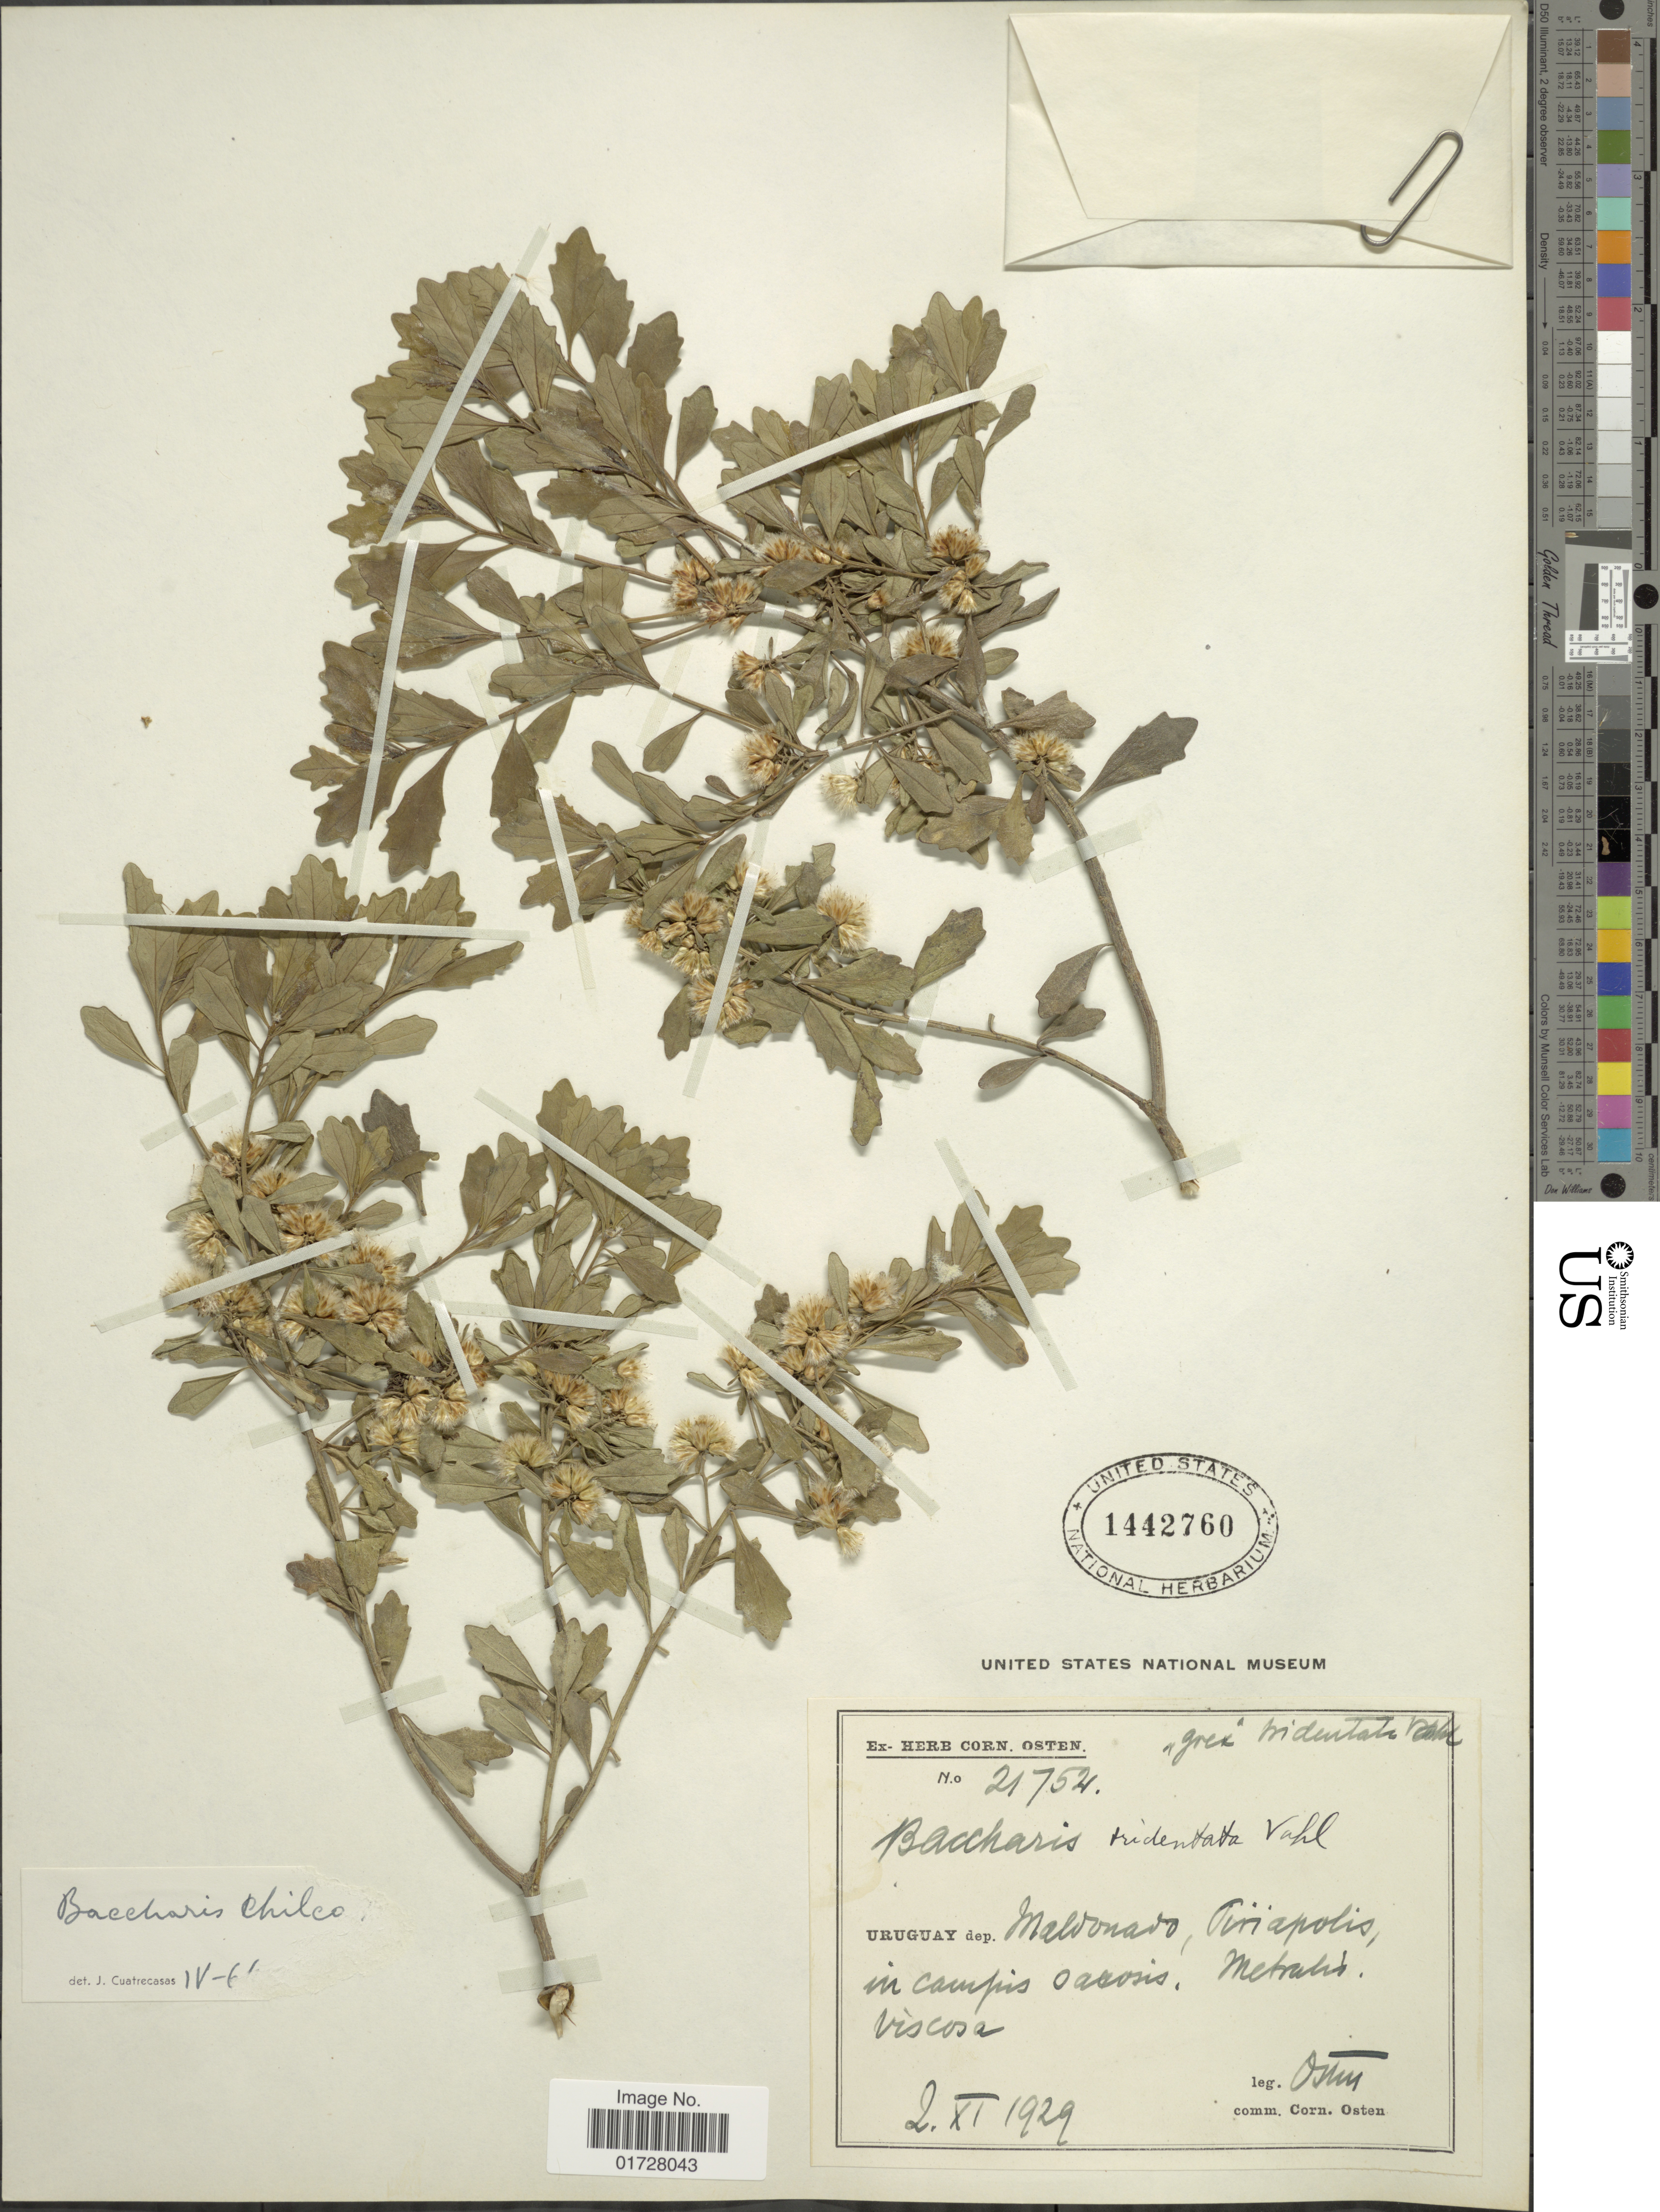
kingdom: Plantae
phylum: Tracheophyta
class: Magnoliopsida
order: Asterales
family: Asteraceae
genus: Baccharis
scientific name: Baccharis sp.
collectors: C. Osten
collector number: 21754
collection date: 1929-11-02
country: Uruguay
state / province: Maldonado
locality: Tiriapolis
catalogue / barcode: US 1442760